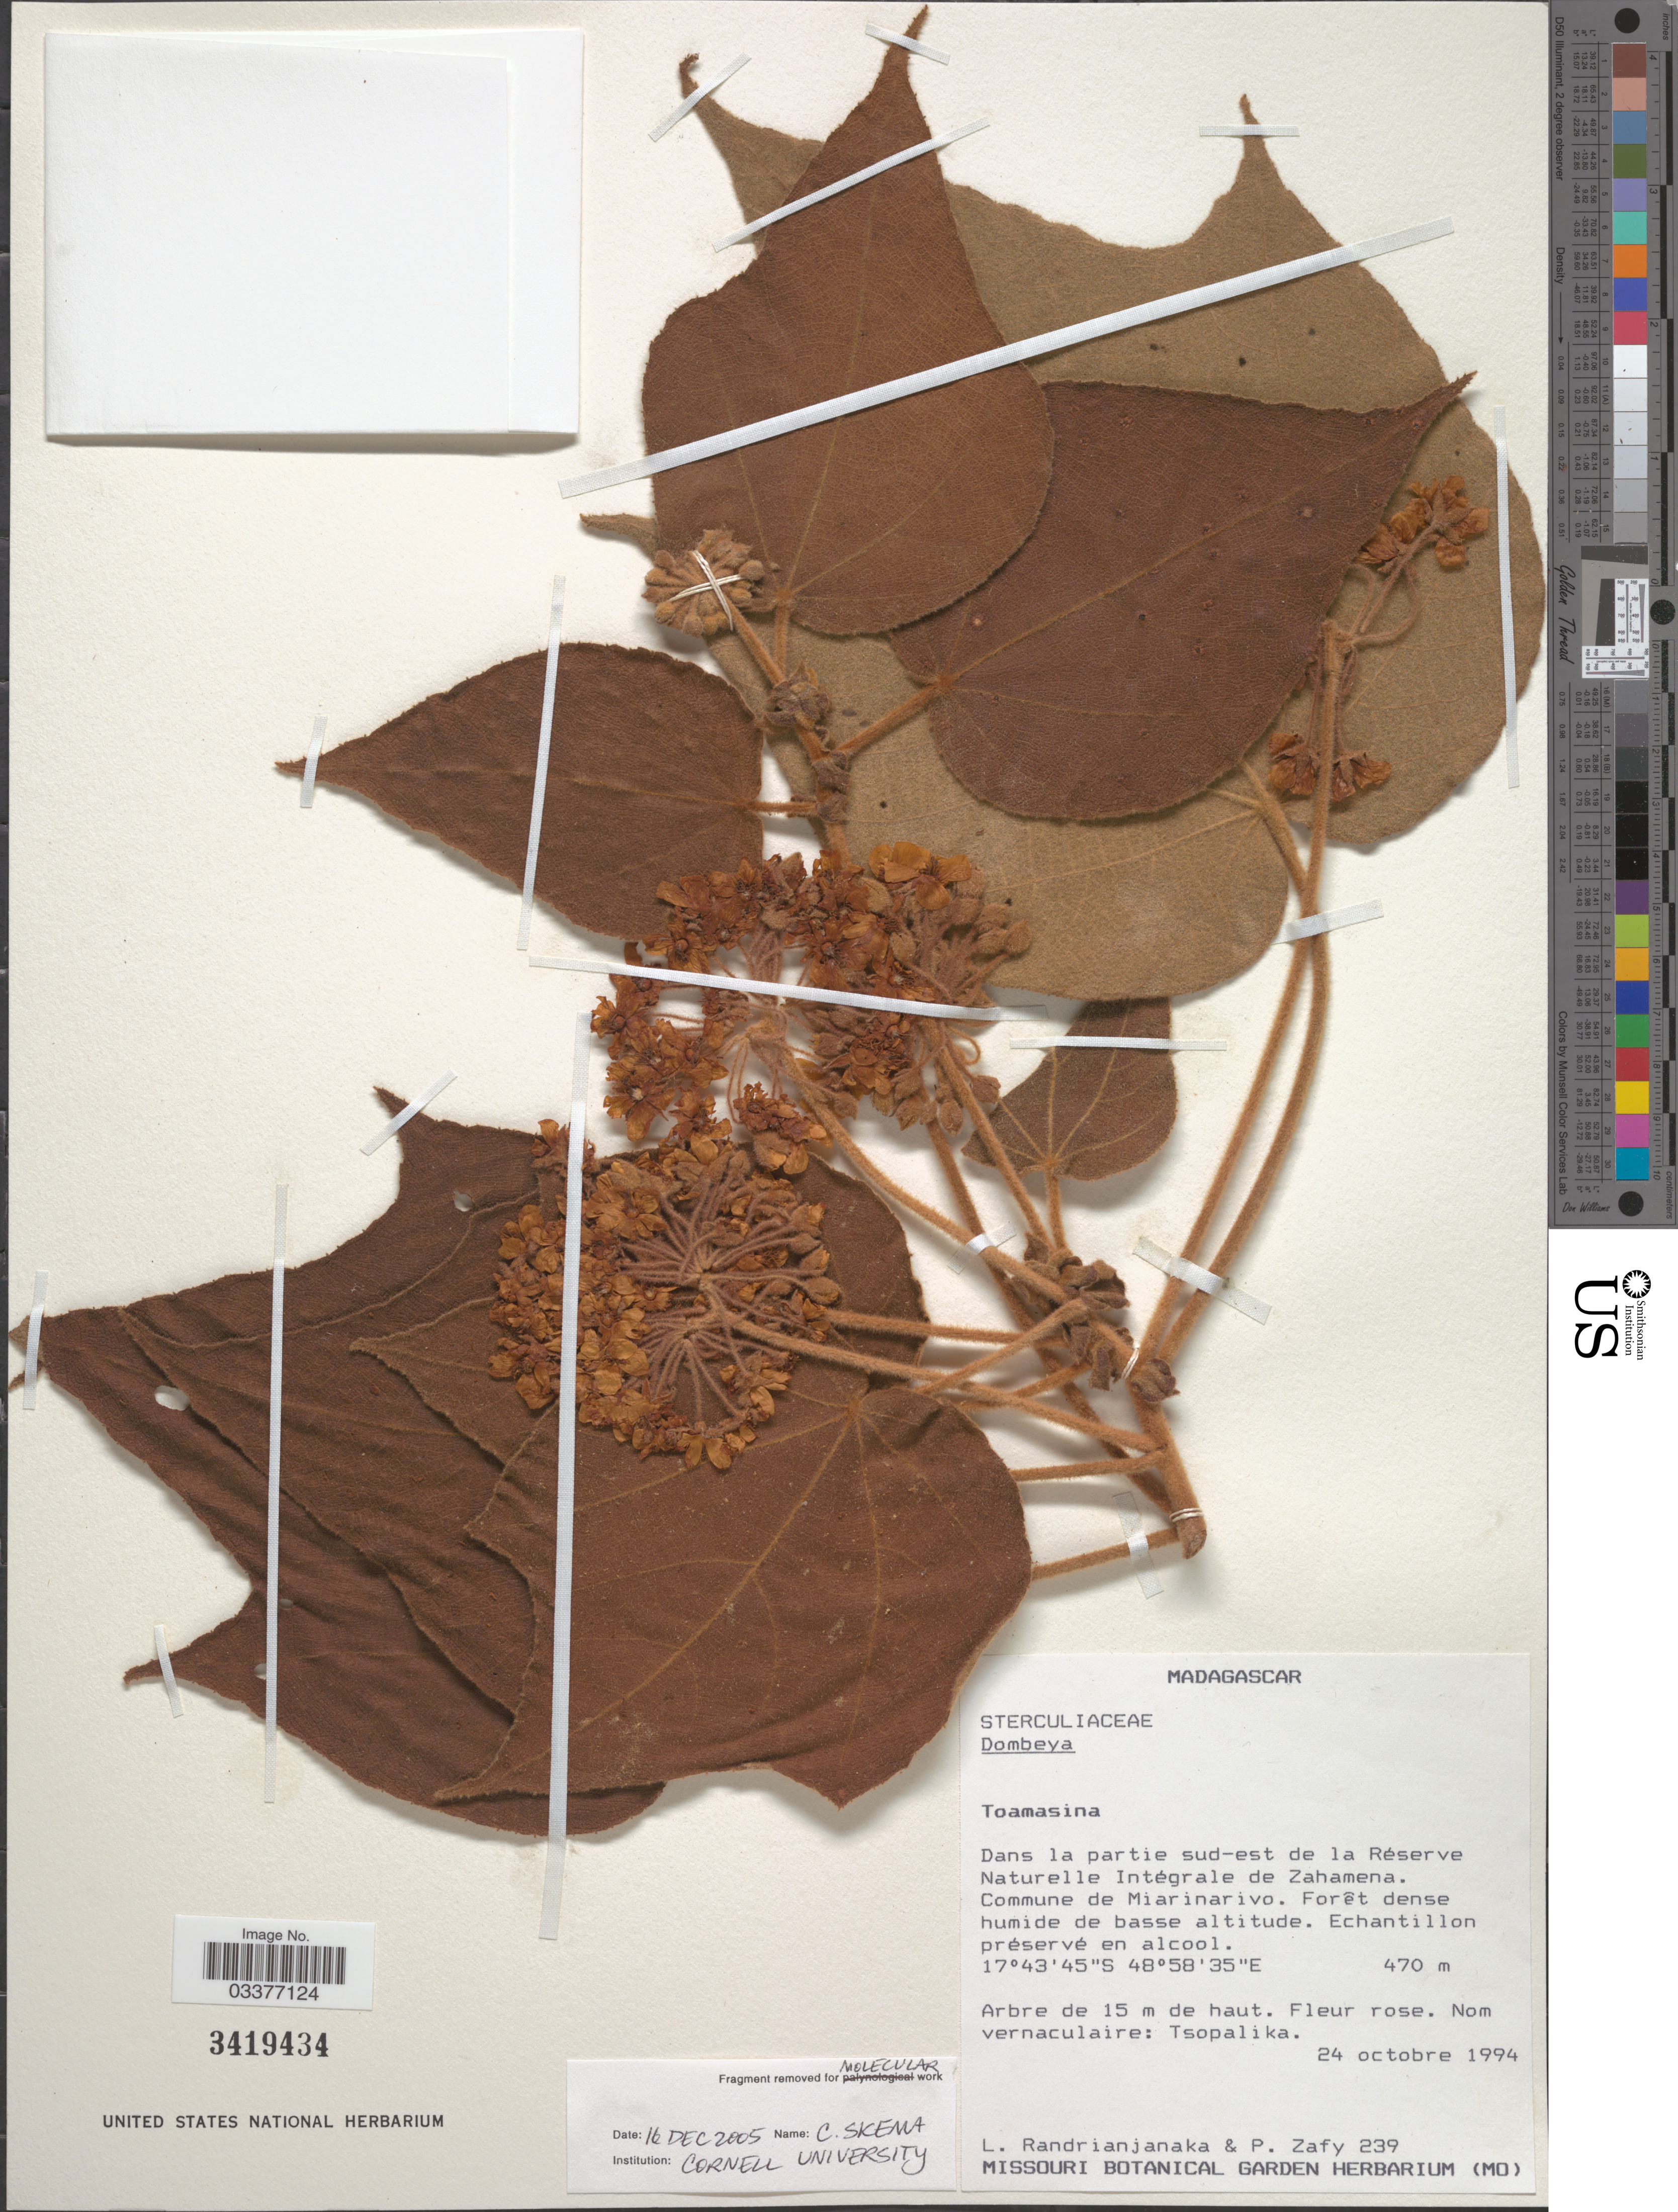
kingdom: Plantae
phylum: Tracheophyta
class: Magnoliopsida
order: Malvales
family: Malvaceae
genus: Dombeya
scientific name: Dombeya sp.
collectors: L. Randrianjanaka & P. Zafy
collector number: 239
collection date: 1994-10-24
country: Madagascar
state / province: Analanjirofo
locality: Dans la partie sud-est de la Réserve Naturelle Intégrale de Zahamena. Commune de Miarinarivo.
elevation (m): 470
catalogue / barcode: US 3419434